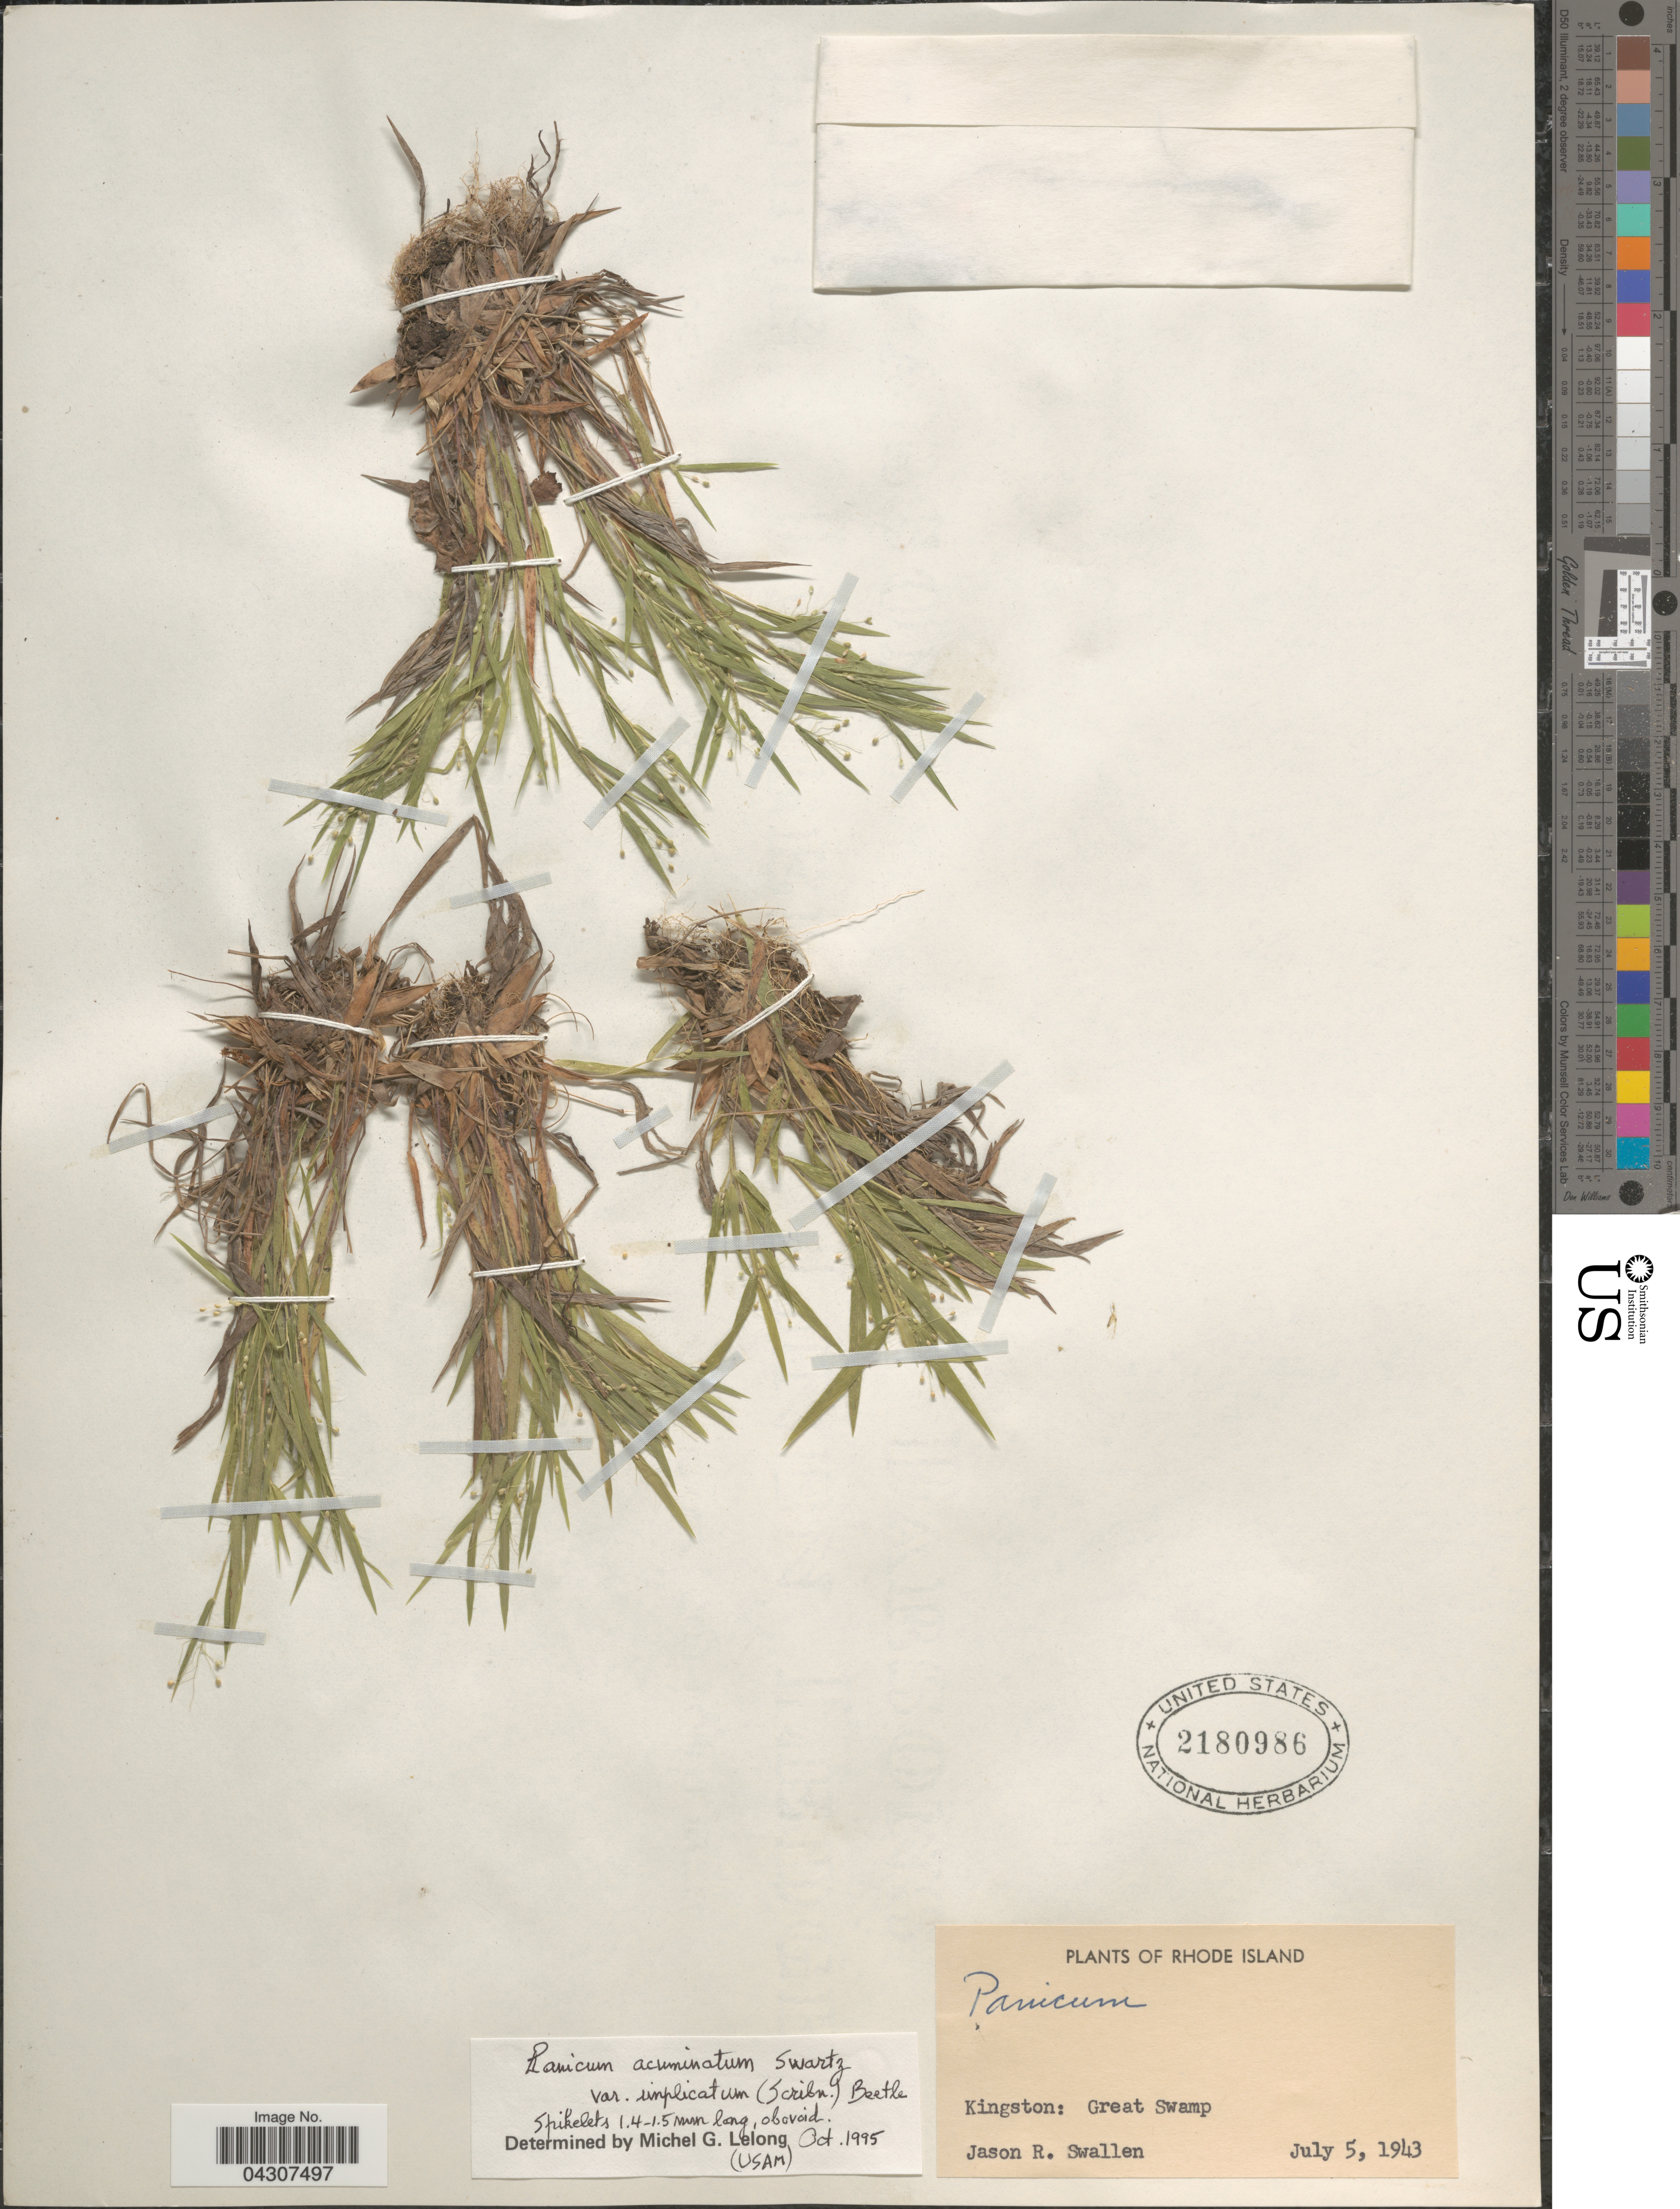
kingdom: Plantae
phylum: Tracheophyta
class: Liliopsida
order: Poales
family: Poaceae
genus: Panicum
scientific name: Panicum acuminatum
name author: Sw.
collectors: J. R. Swallen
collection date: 1943-07-05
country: United States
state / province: Rhode Island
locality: Kingston: Great Swamp.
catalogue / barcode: US 2180986